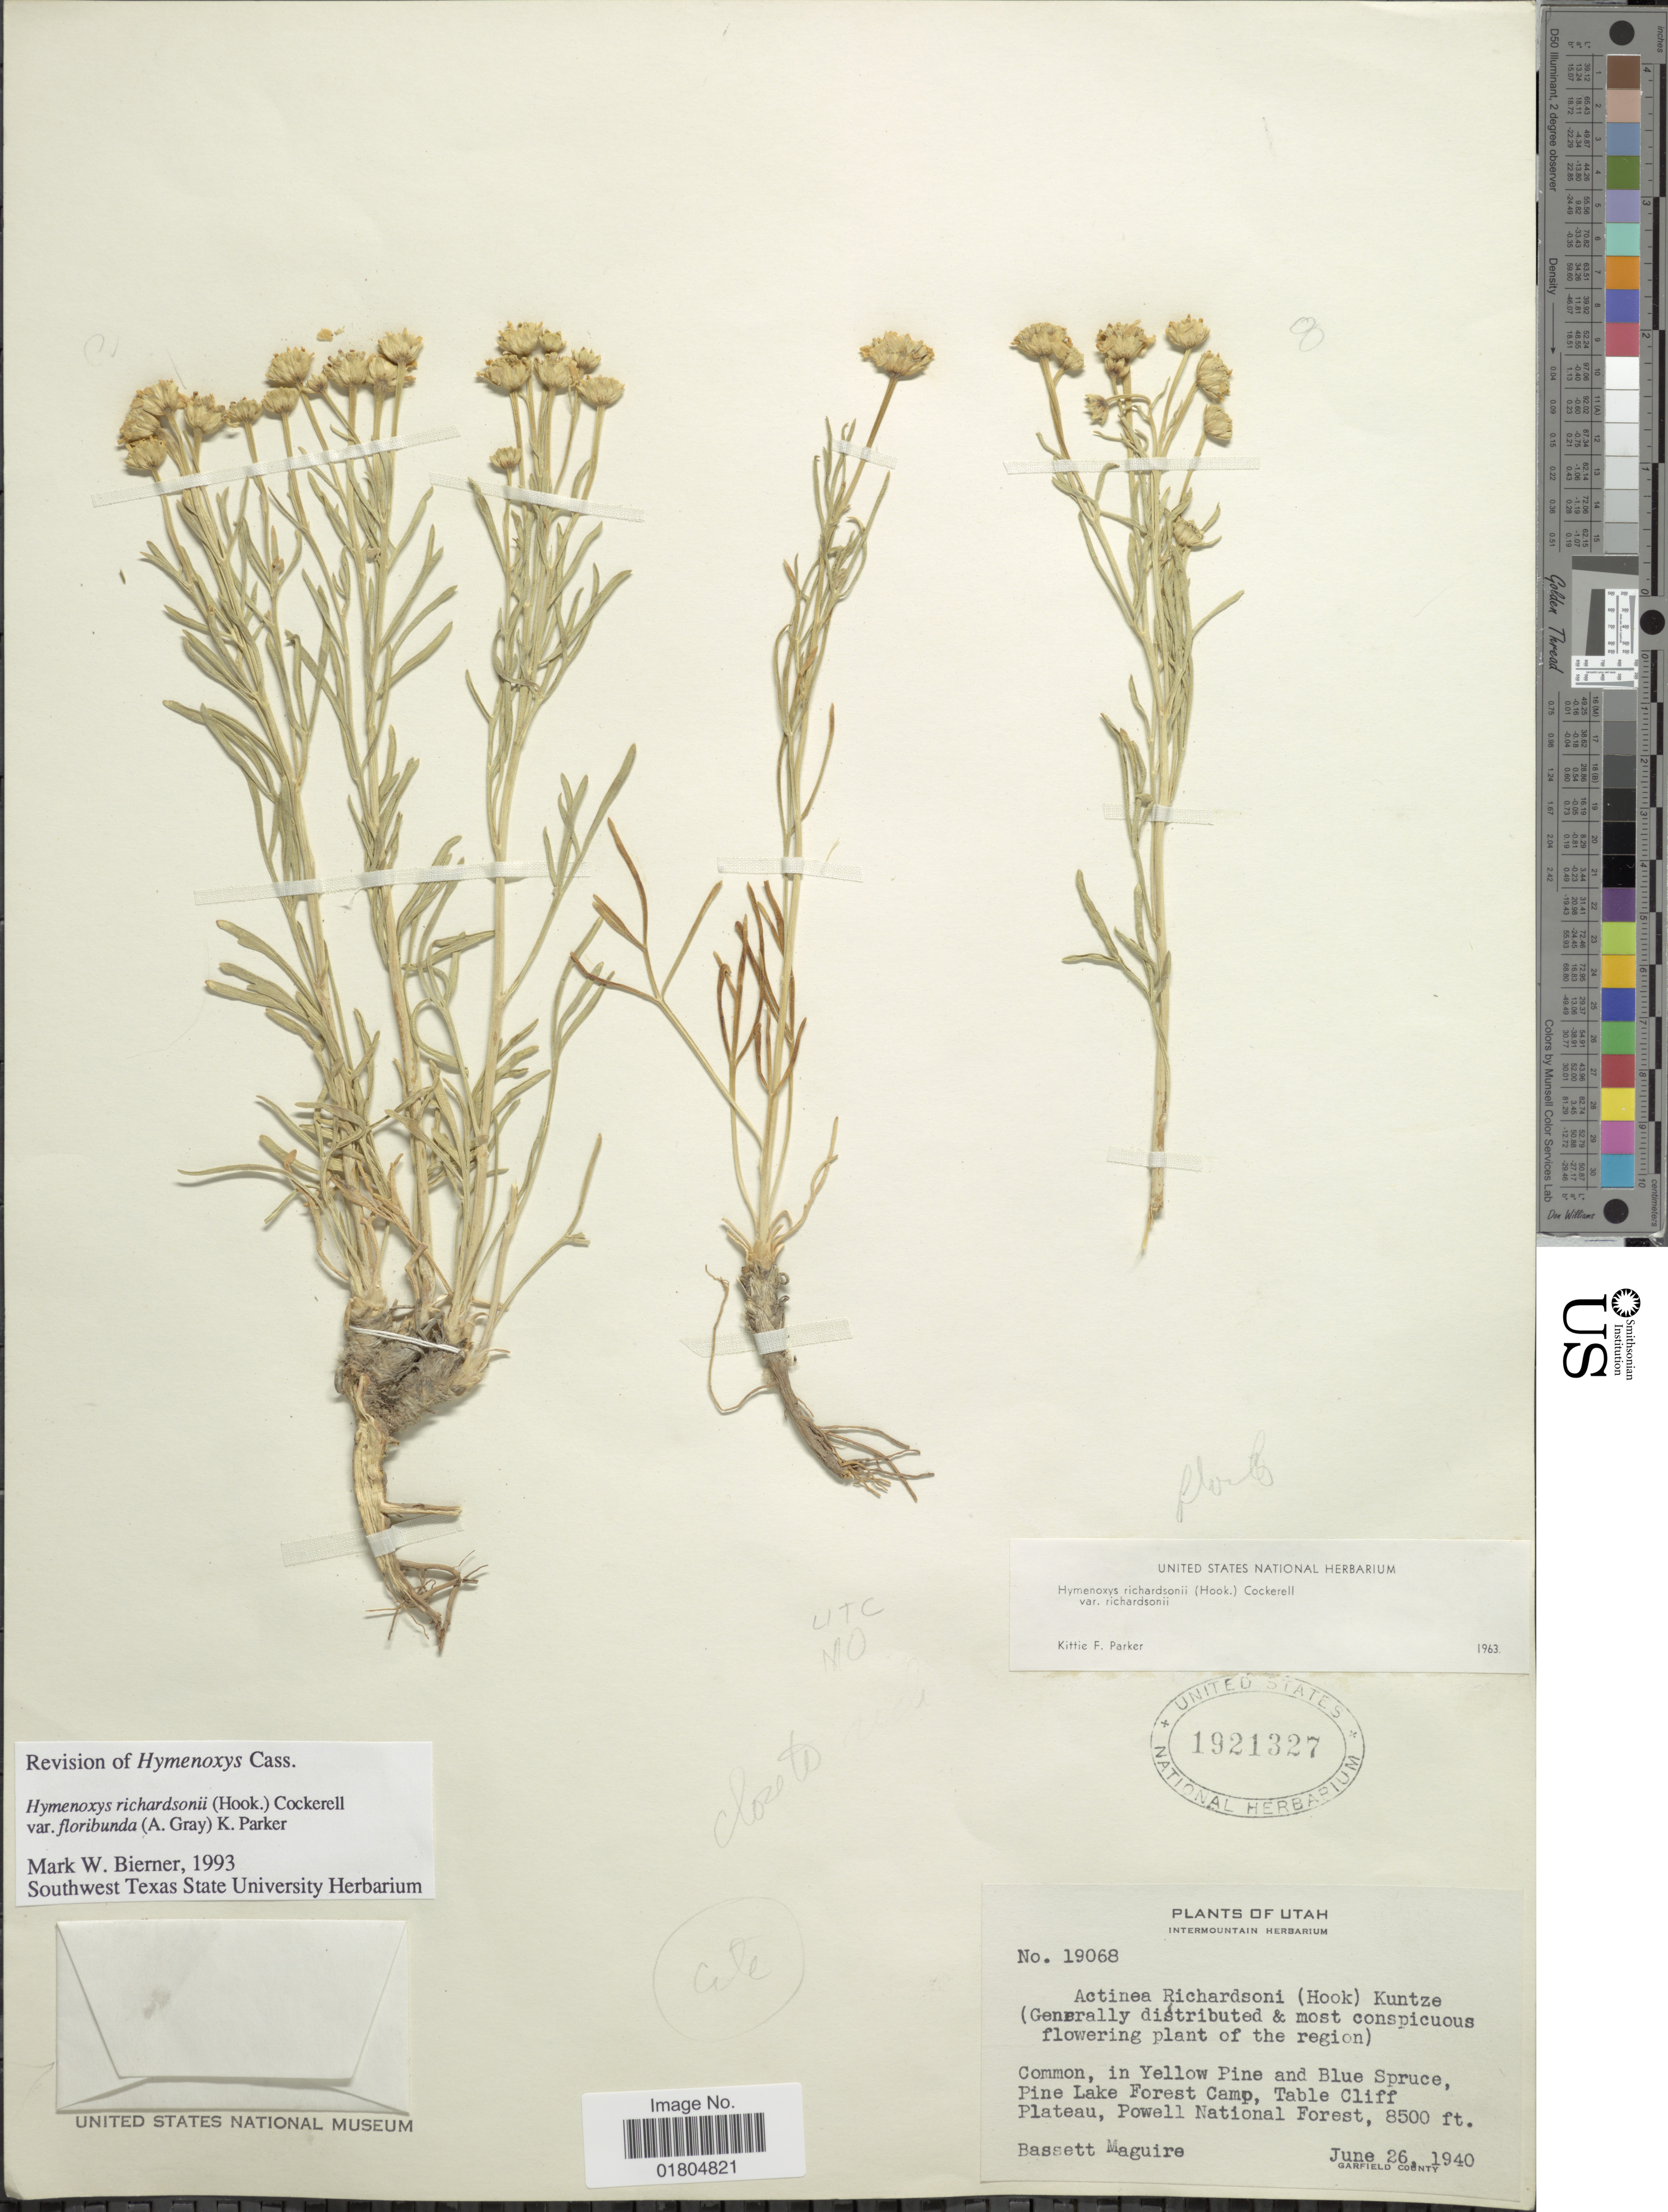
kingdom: Plantae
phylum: Tracheophyta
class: Magnoliopsida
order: Asterales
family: Asteraceae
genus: Hymenoxys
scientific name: Hymenoxys richardsonii var. floribunda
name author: (A. Gray) K.F. Parker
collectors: B. Maguire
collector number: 19068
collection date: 1940-06-26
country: United States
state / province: Utah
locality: In Yellow Pine and Blue Spruce, Pine Lake Forest Camp, Table Cliff Plateau, Powell National Forest, Garfield County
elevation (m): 2591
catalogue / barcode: US 1921327